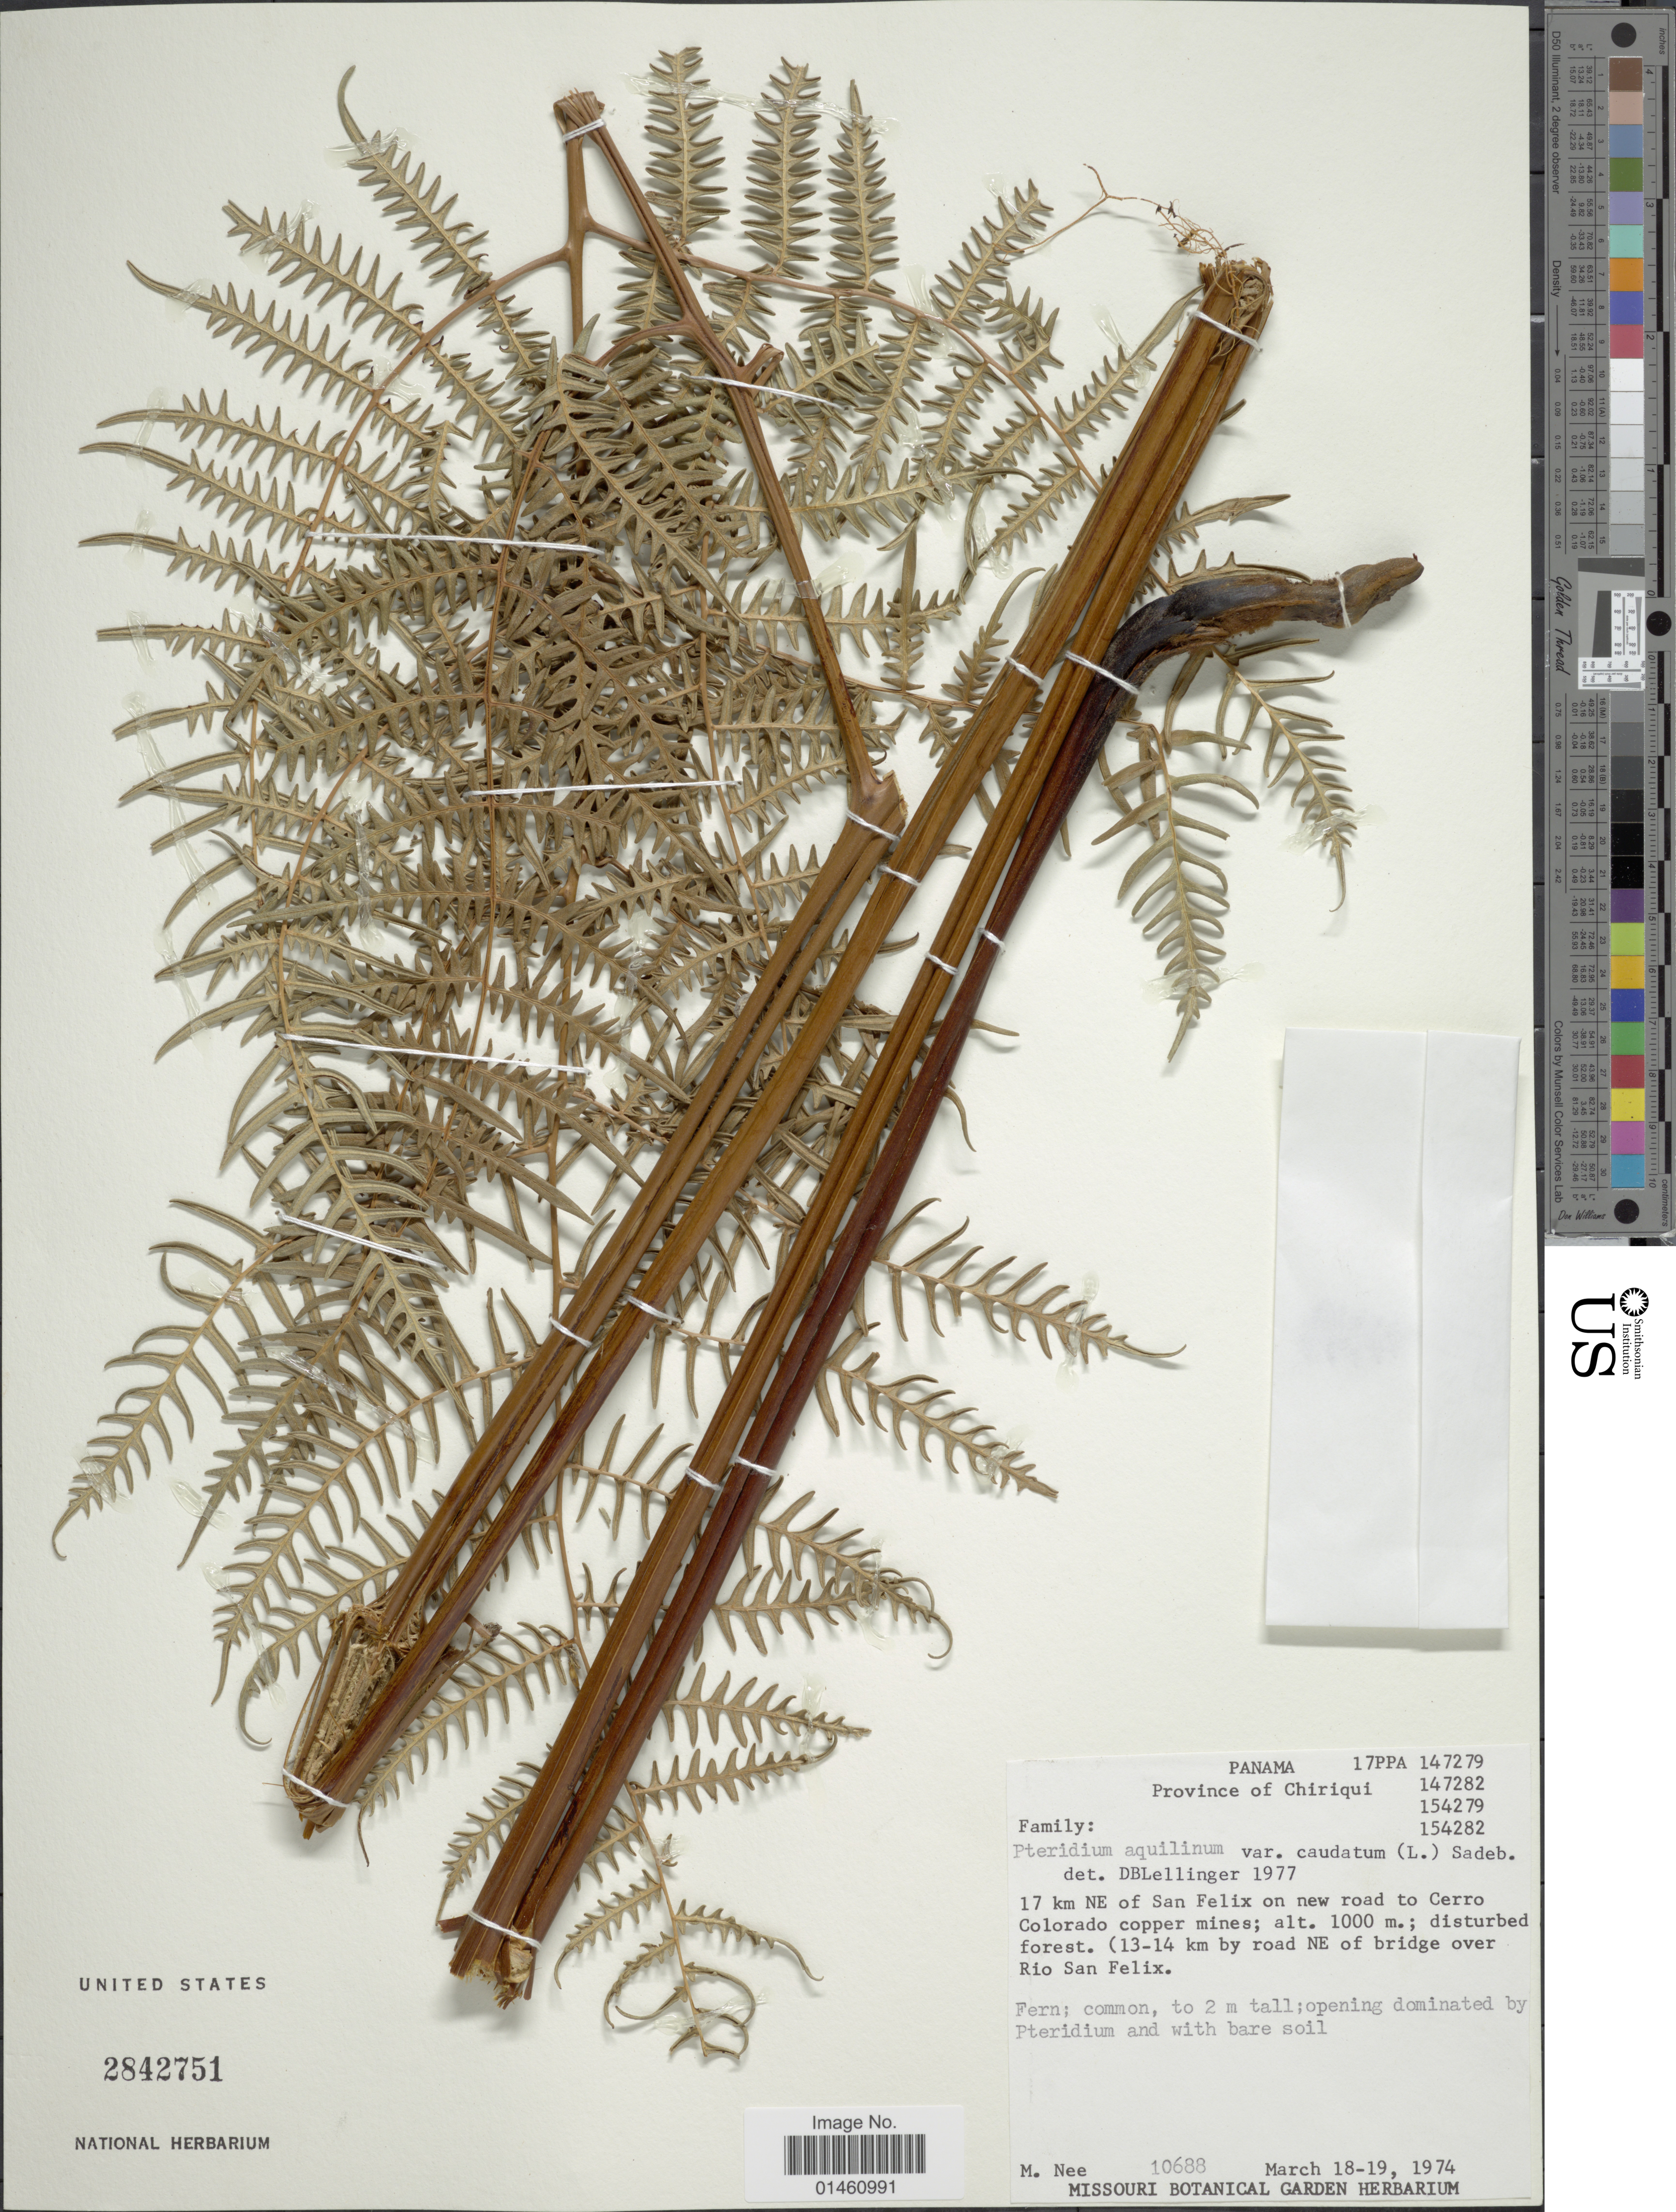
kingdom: Plantae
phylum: Tracheophyta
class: Polypodiopsida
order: Polypodiales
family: Dennstaedtiaceae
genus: Pteridium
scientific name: Pteridium caudatum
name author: (L.) Maxon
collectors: M. Nee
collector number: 10688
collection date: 1974-03-18/1974-03-19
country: Panama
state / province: Chiriqui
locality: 17 km NE of San Felix on new road to Cerro Colorado copper mines (13-14 km by road NE of bridge over Rio San Felix).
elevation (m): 1000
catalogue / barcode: US 2842751